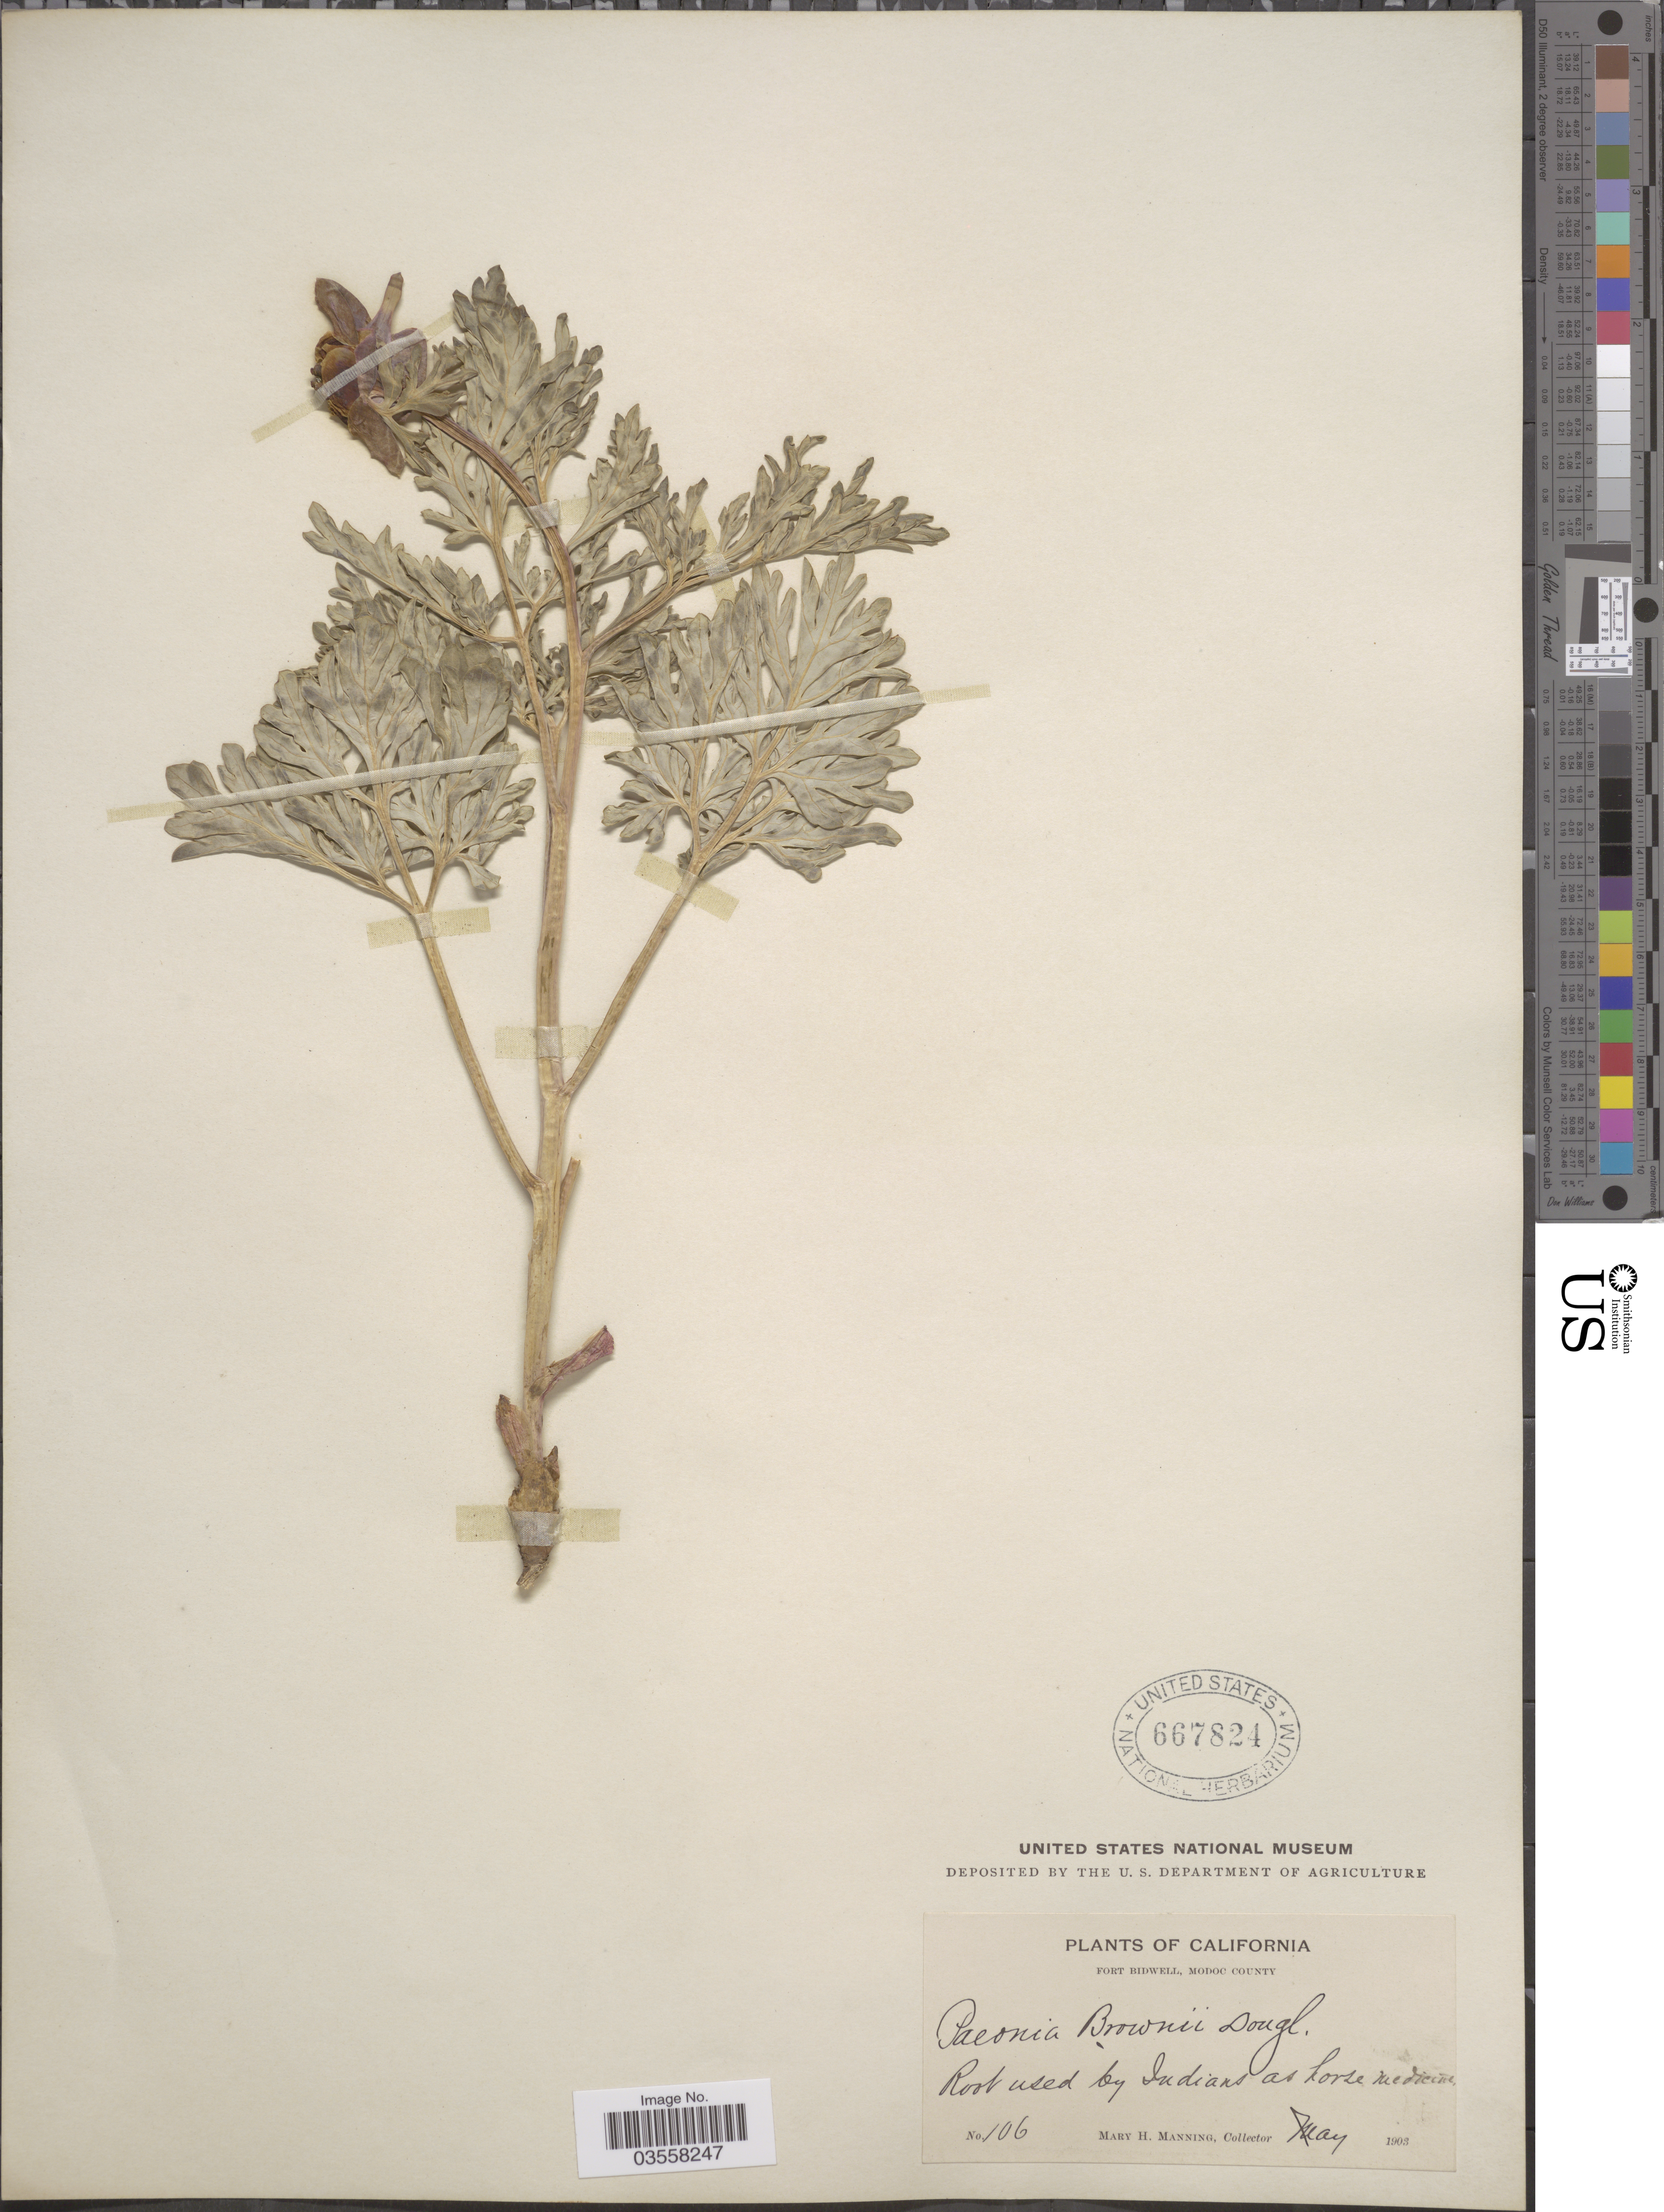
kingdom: Plantae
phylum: Tracheophyta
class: Magnoliopsida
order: Saxifragales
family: Paeoniaceae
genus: Paeonia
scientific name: Paeonia brownii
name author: Douglas ex Hook.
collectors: M. Manning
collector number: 106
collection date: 1903-05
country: United States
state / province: California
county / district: Modoc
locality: Fort Bidwell, Modoc County.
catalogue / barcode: US 667824